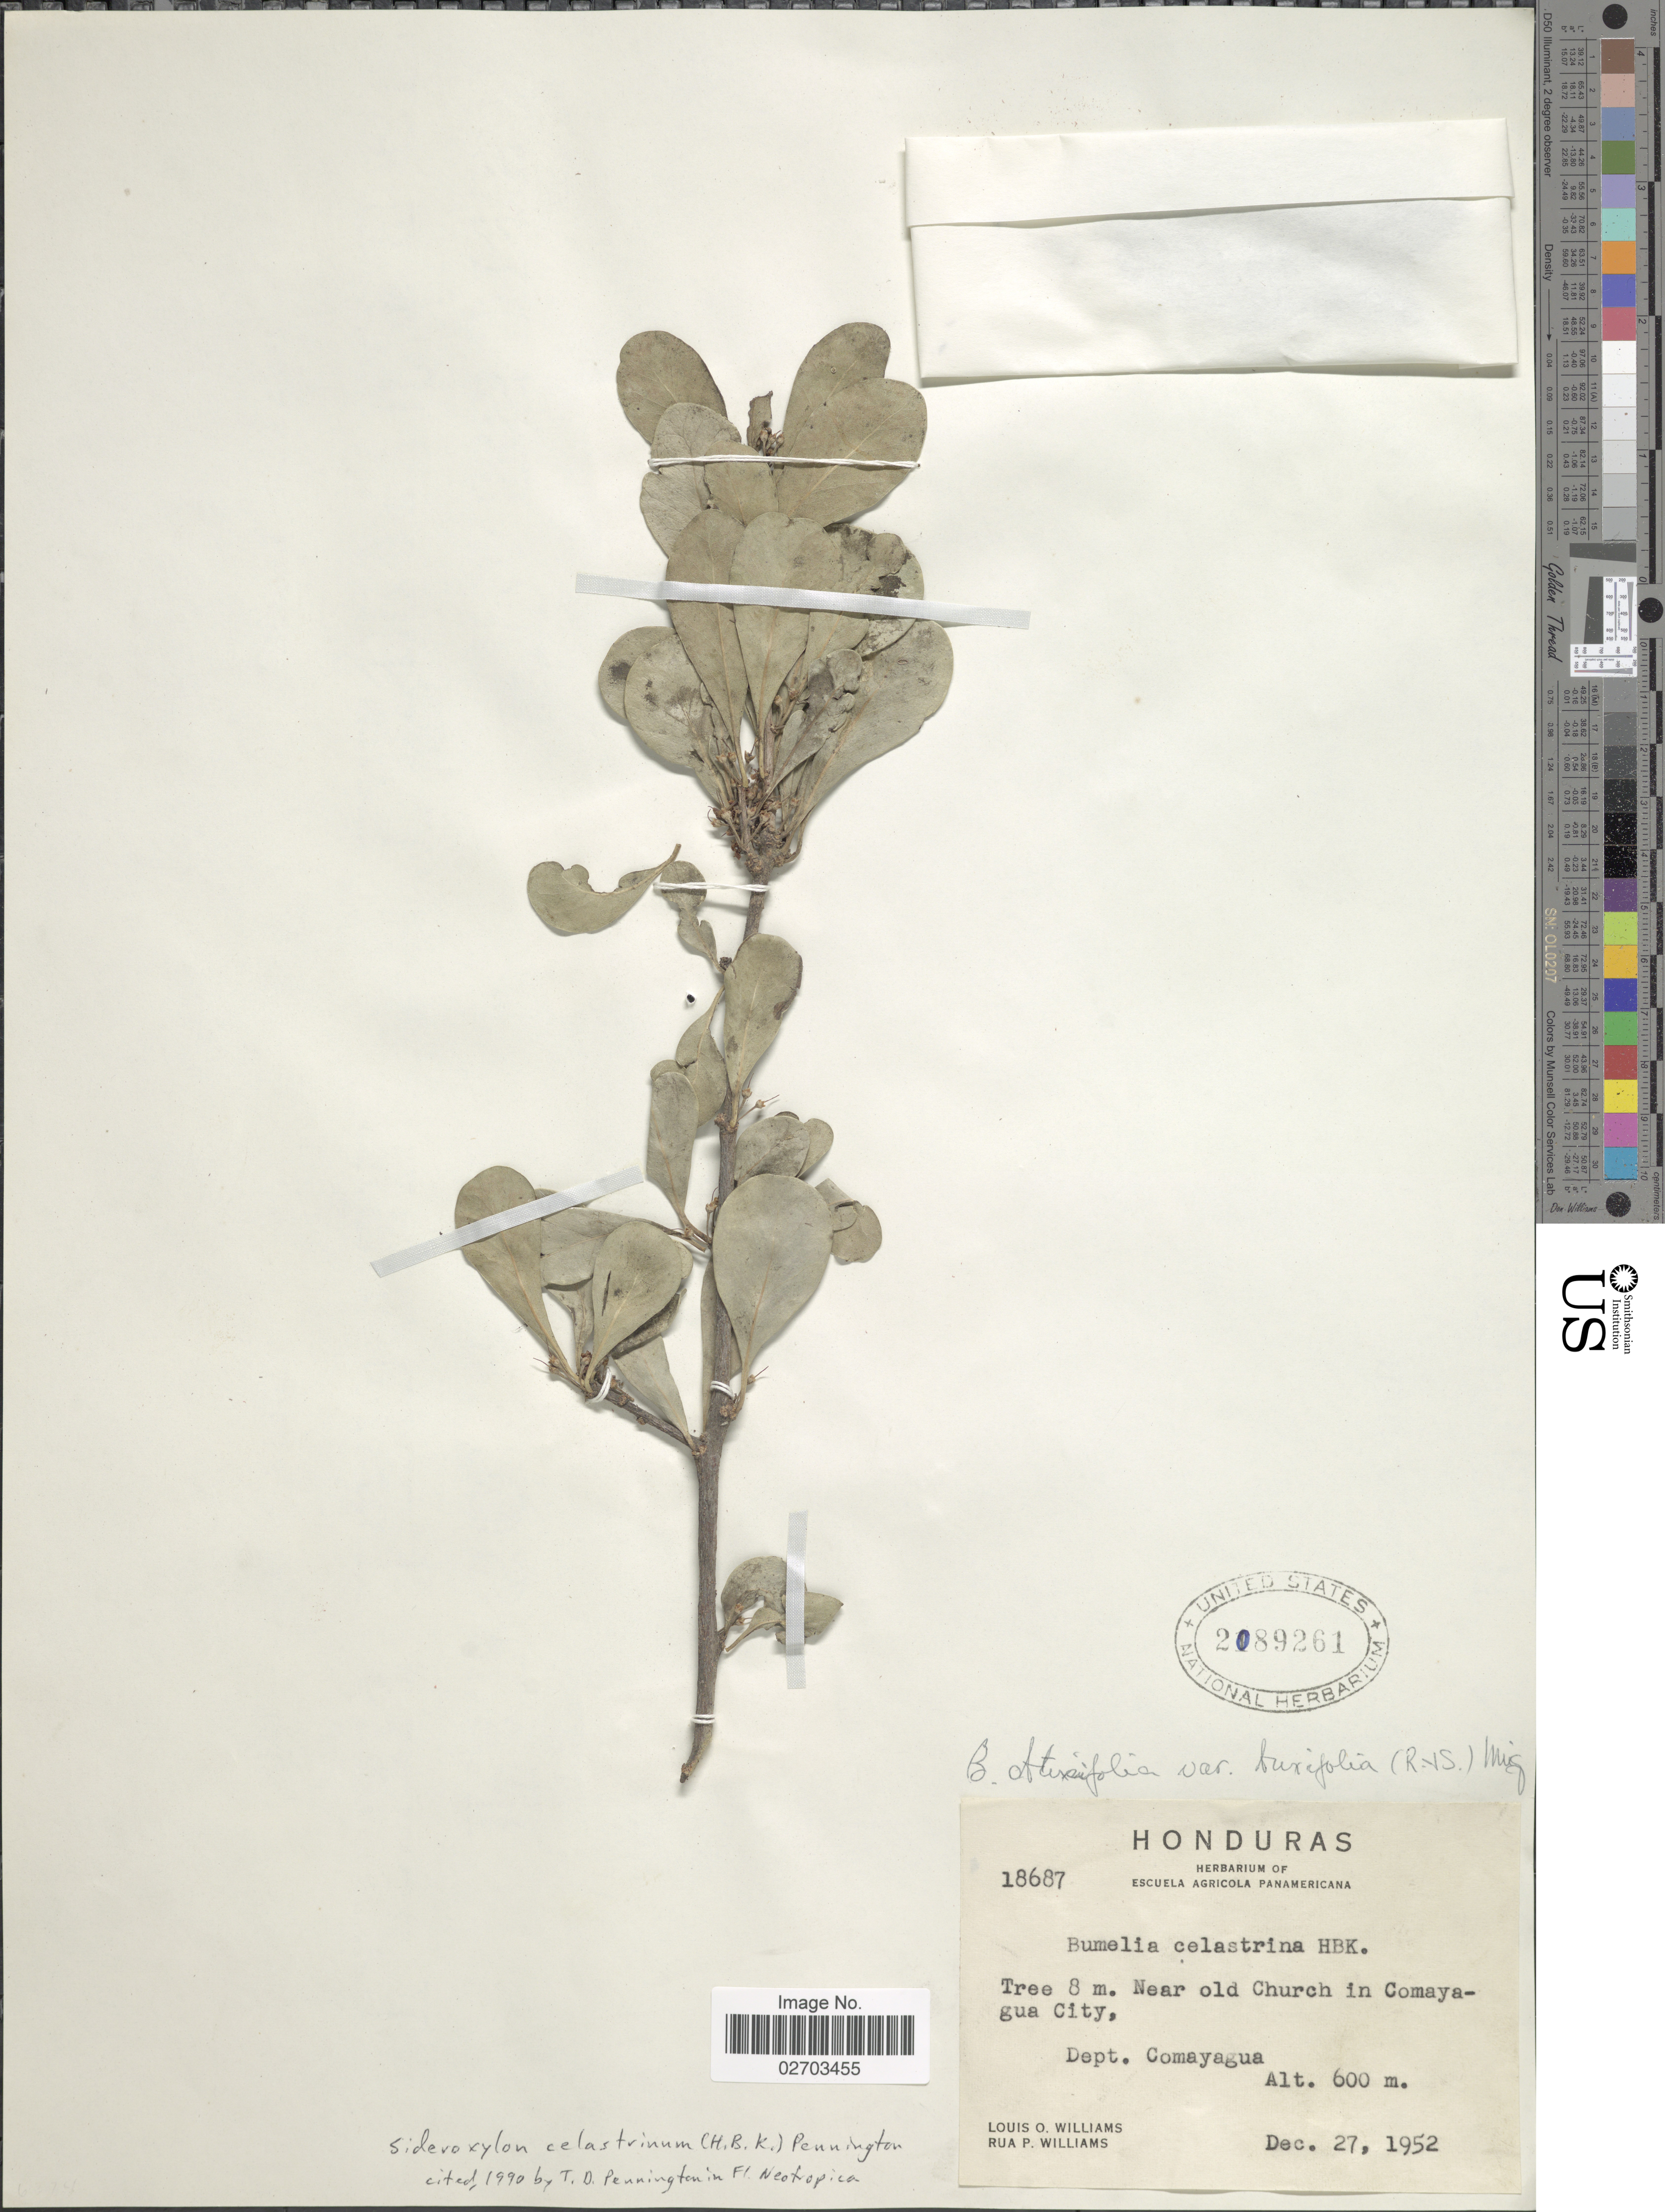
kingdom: Plantae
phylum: Tracheophyta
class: Magnoliopsida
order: Ericales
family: Sapotaceae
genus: Sideroxylon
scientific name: Sideroxylon celastrinum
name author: (Kunth) T.D. Penn.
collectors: L. O. Williams & R. P. Williams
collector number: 18687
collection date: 1952-12-27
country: Honduras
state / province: Comayagua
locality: Near old Church in Comayagua City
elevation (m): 600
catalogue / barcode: US 2089261